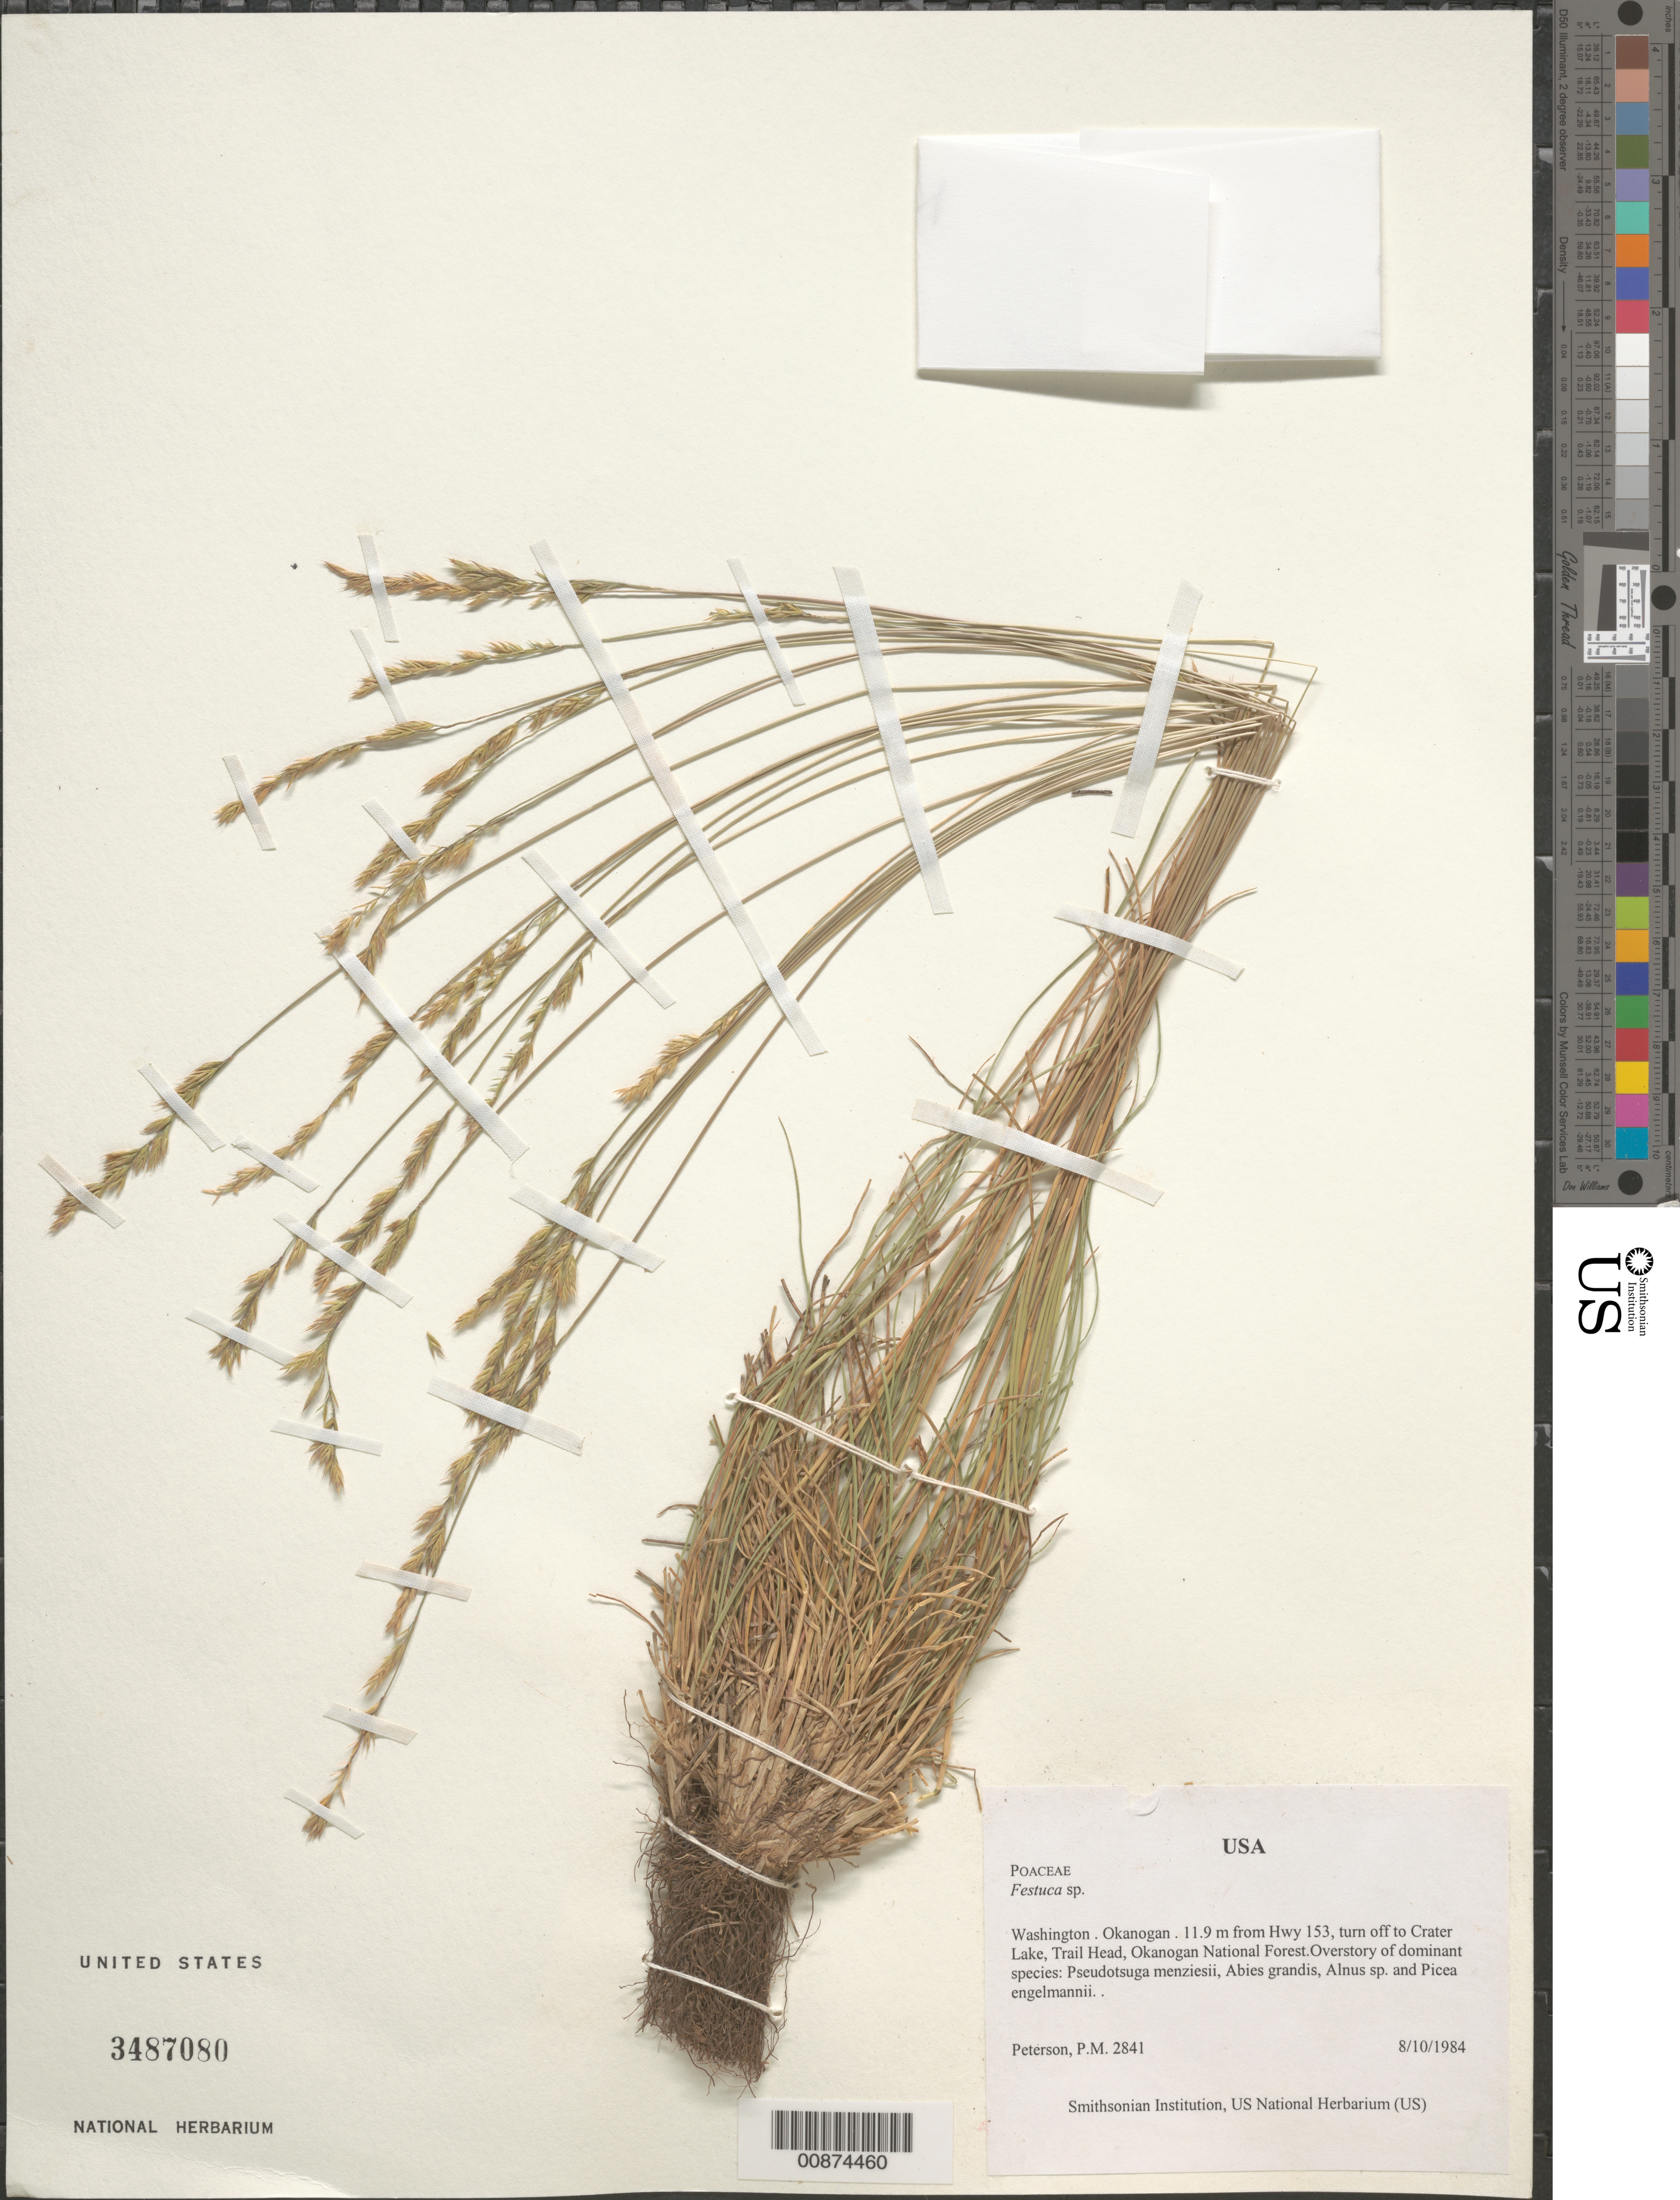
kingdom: Plantae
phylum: Tracheophyta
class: Liliopsida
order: Poales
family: Poaceae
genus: Festuca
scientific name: Festuca sp.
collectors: P. M. Peterson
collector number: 02841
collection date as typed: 10 Aug 1984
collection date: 1984-08-10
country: United States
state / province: Washington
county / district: Okanogan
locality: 11.9 m from Hwy 153, turn off to Crater Lake, Trail Head, Okanogan National Forest.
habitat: Overstory of dominant species: Pseudotsuga menziesii, Abies grandis, Alnus sp. and Picea engelmannii.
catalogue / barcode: US 3487080